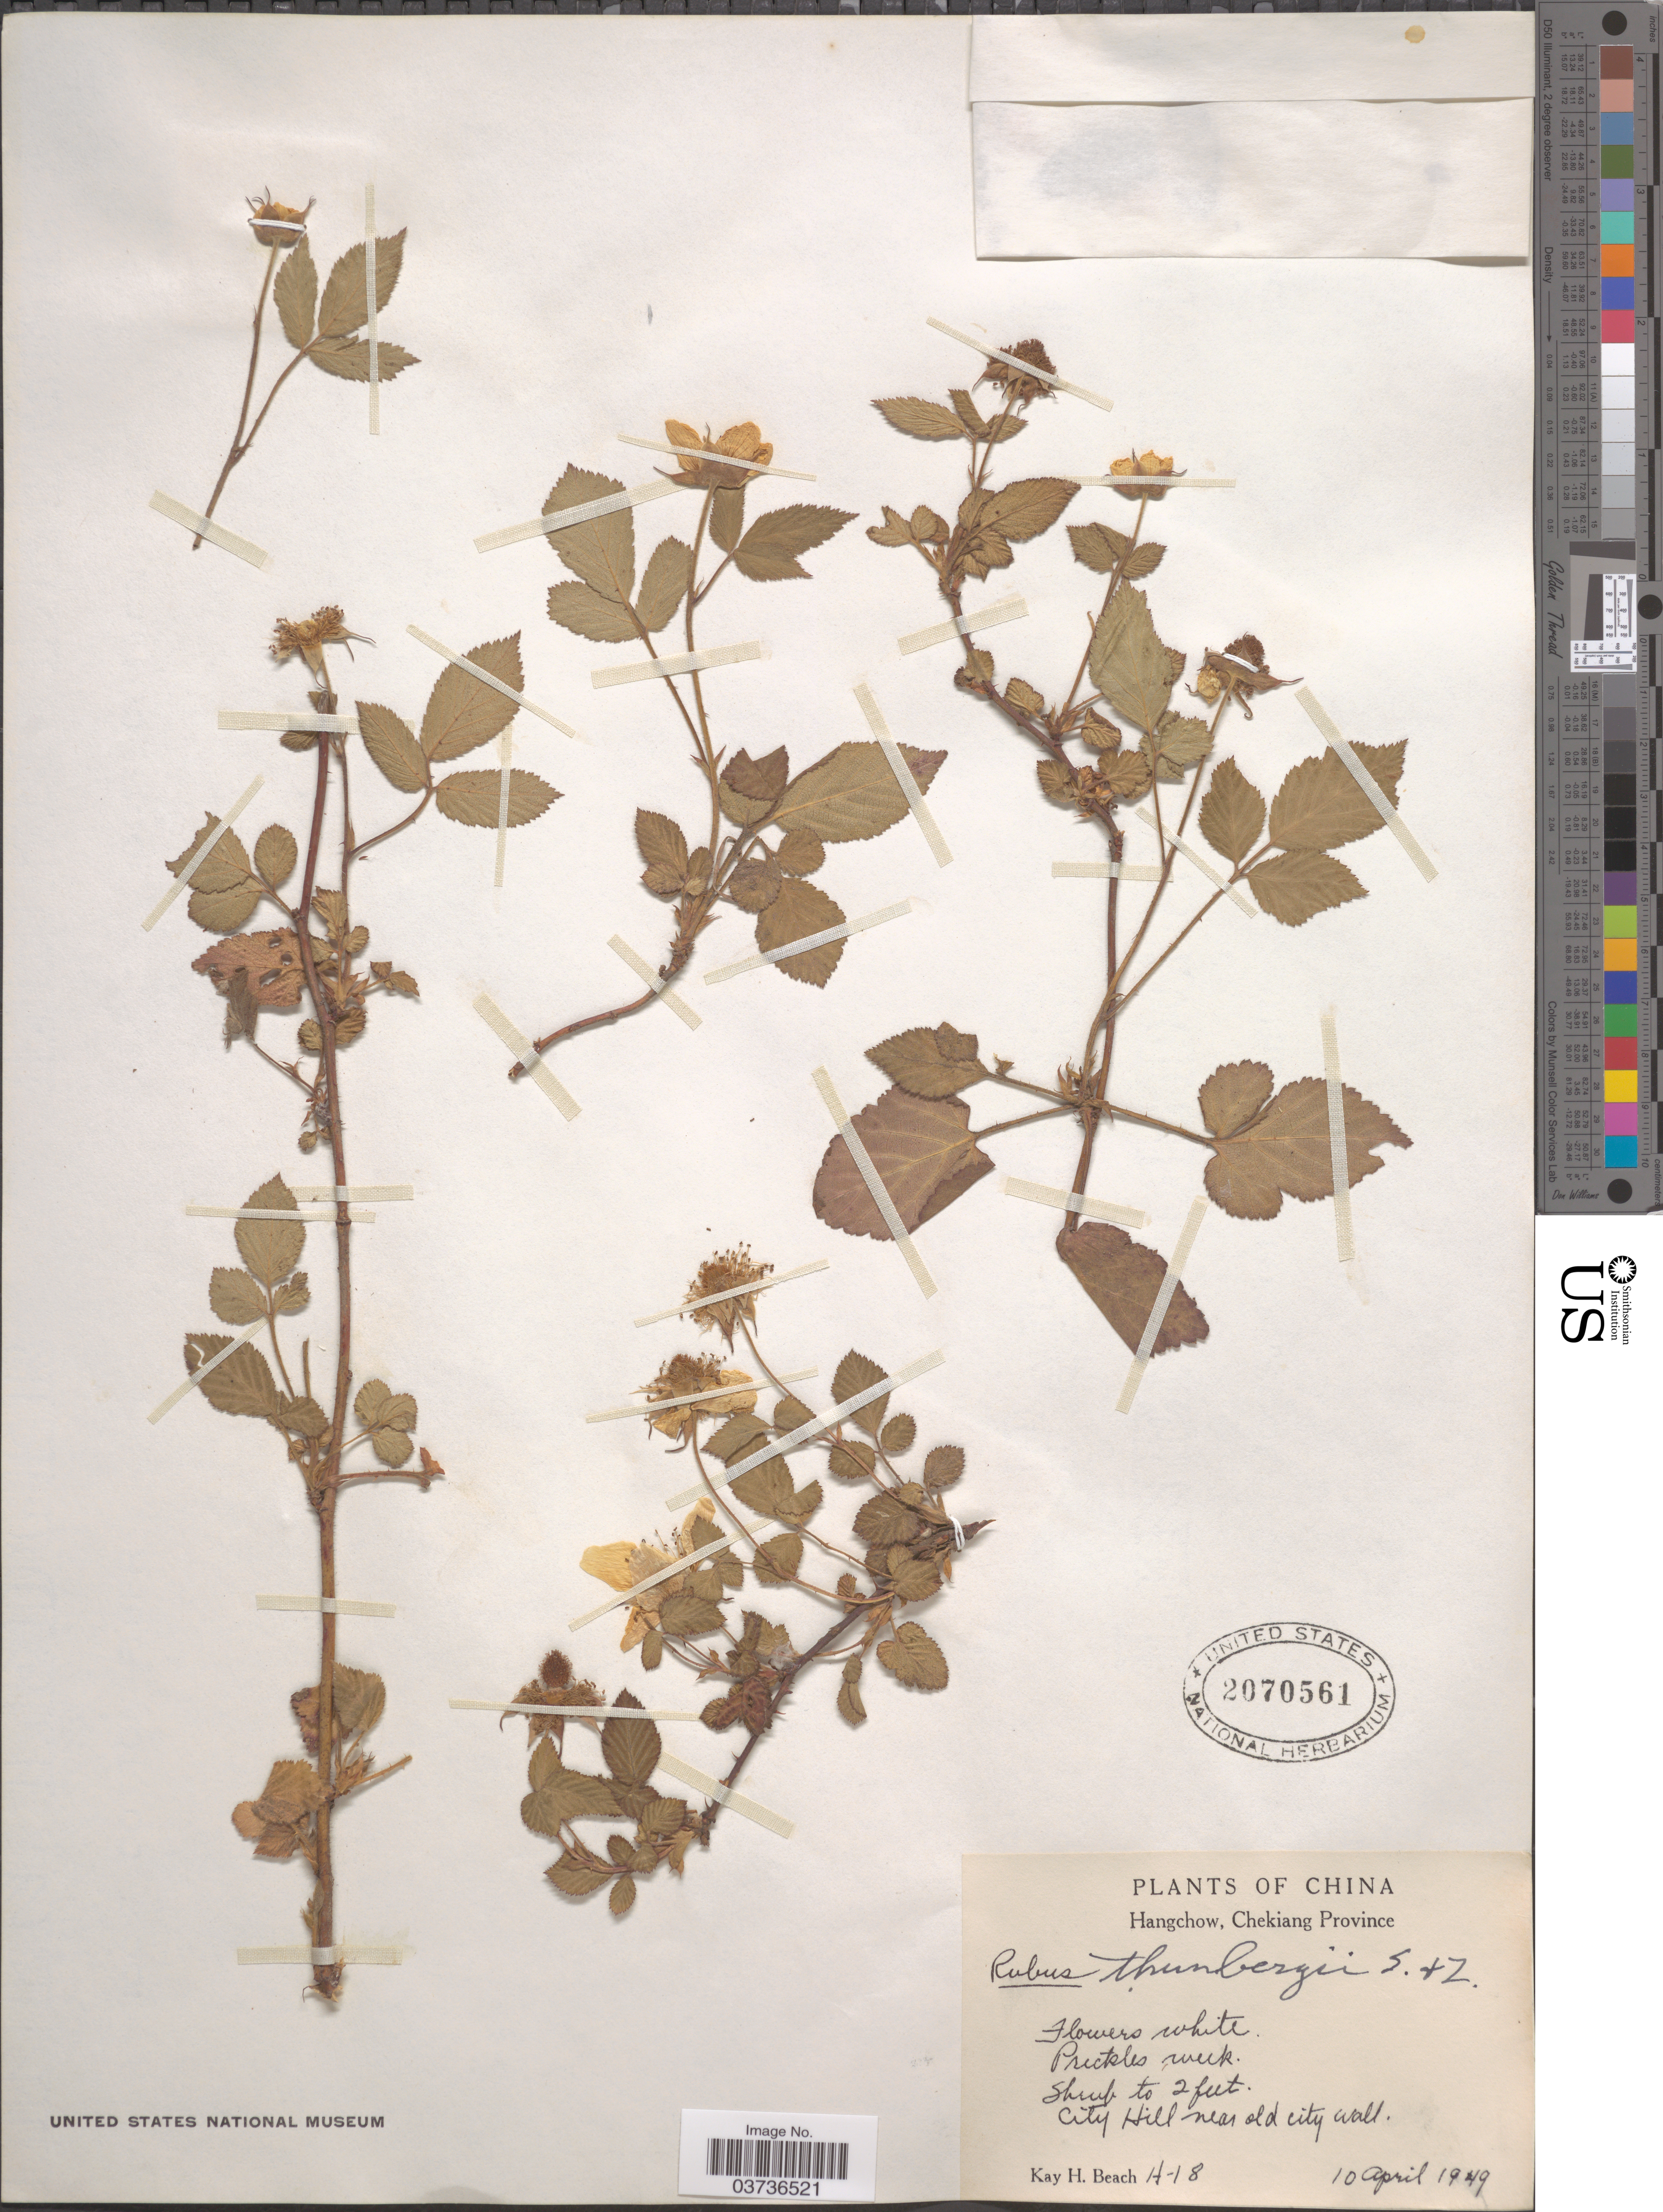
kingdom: Plantae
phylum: Tracheophyta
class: Magnoliopsida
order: Rosales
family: Rosaceae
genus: Rubus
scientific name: Rubus thunbergii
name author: Siebold & Zucc.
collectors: K. H. Beach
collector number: H-18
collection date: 1949-04-10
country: China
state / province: Zhejiang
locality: Hangchow, Chekiang Province. City Hill near old city wall.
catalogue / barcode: US 2070561